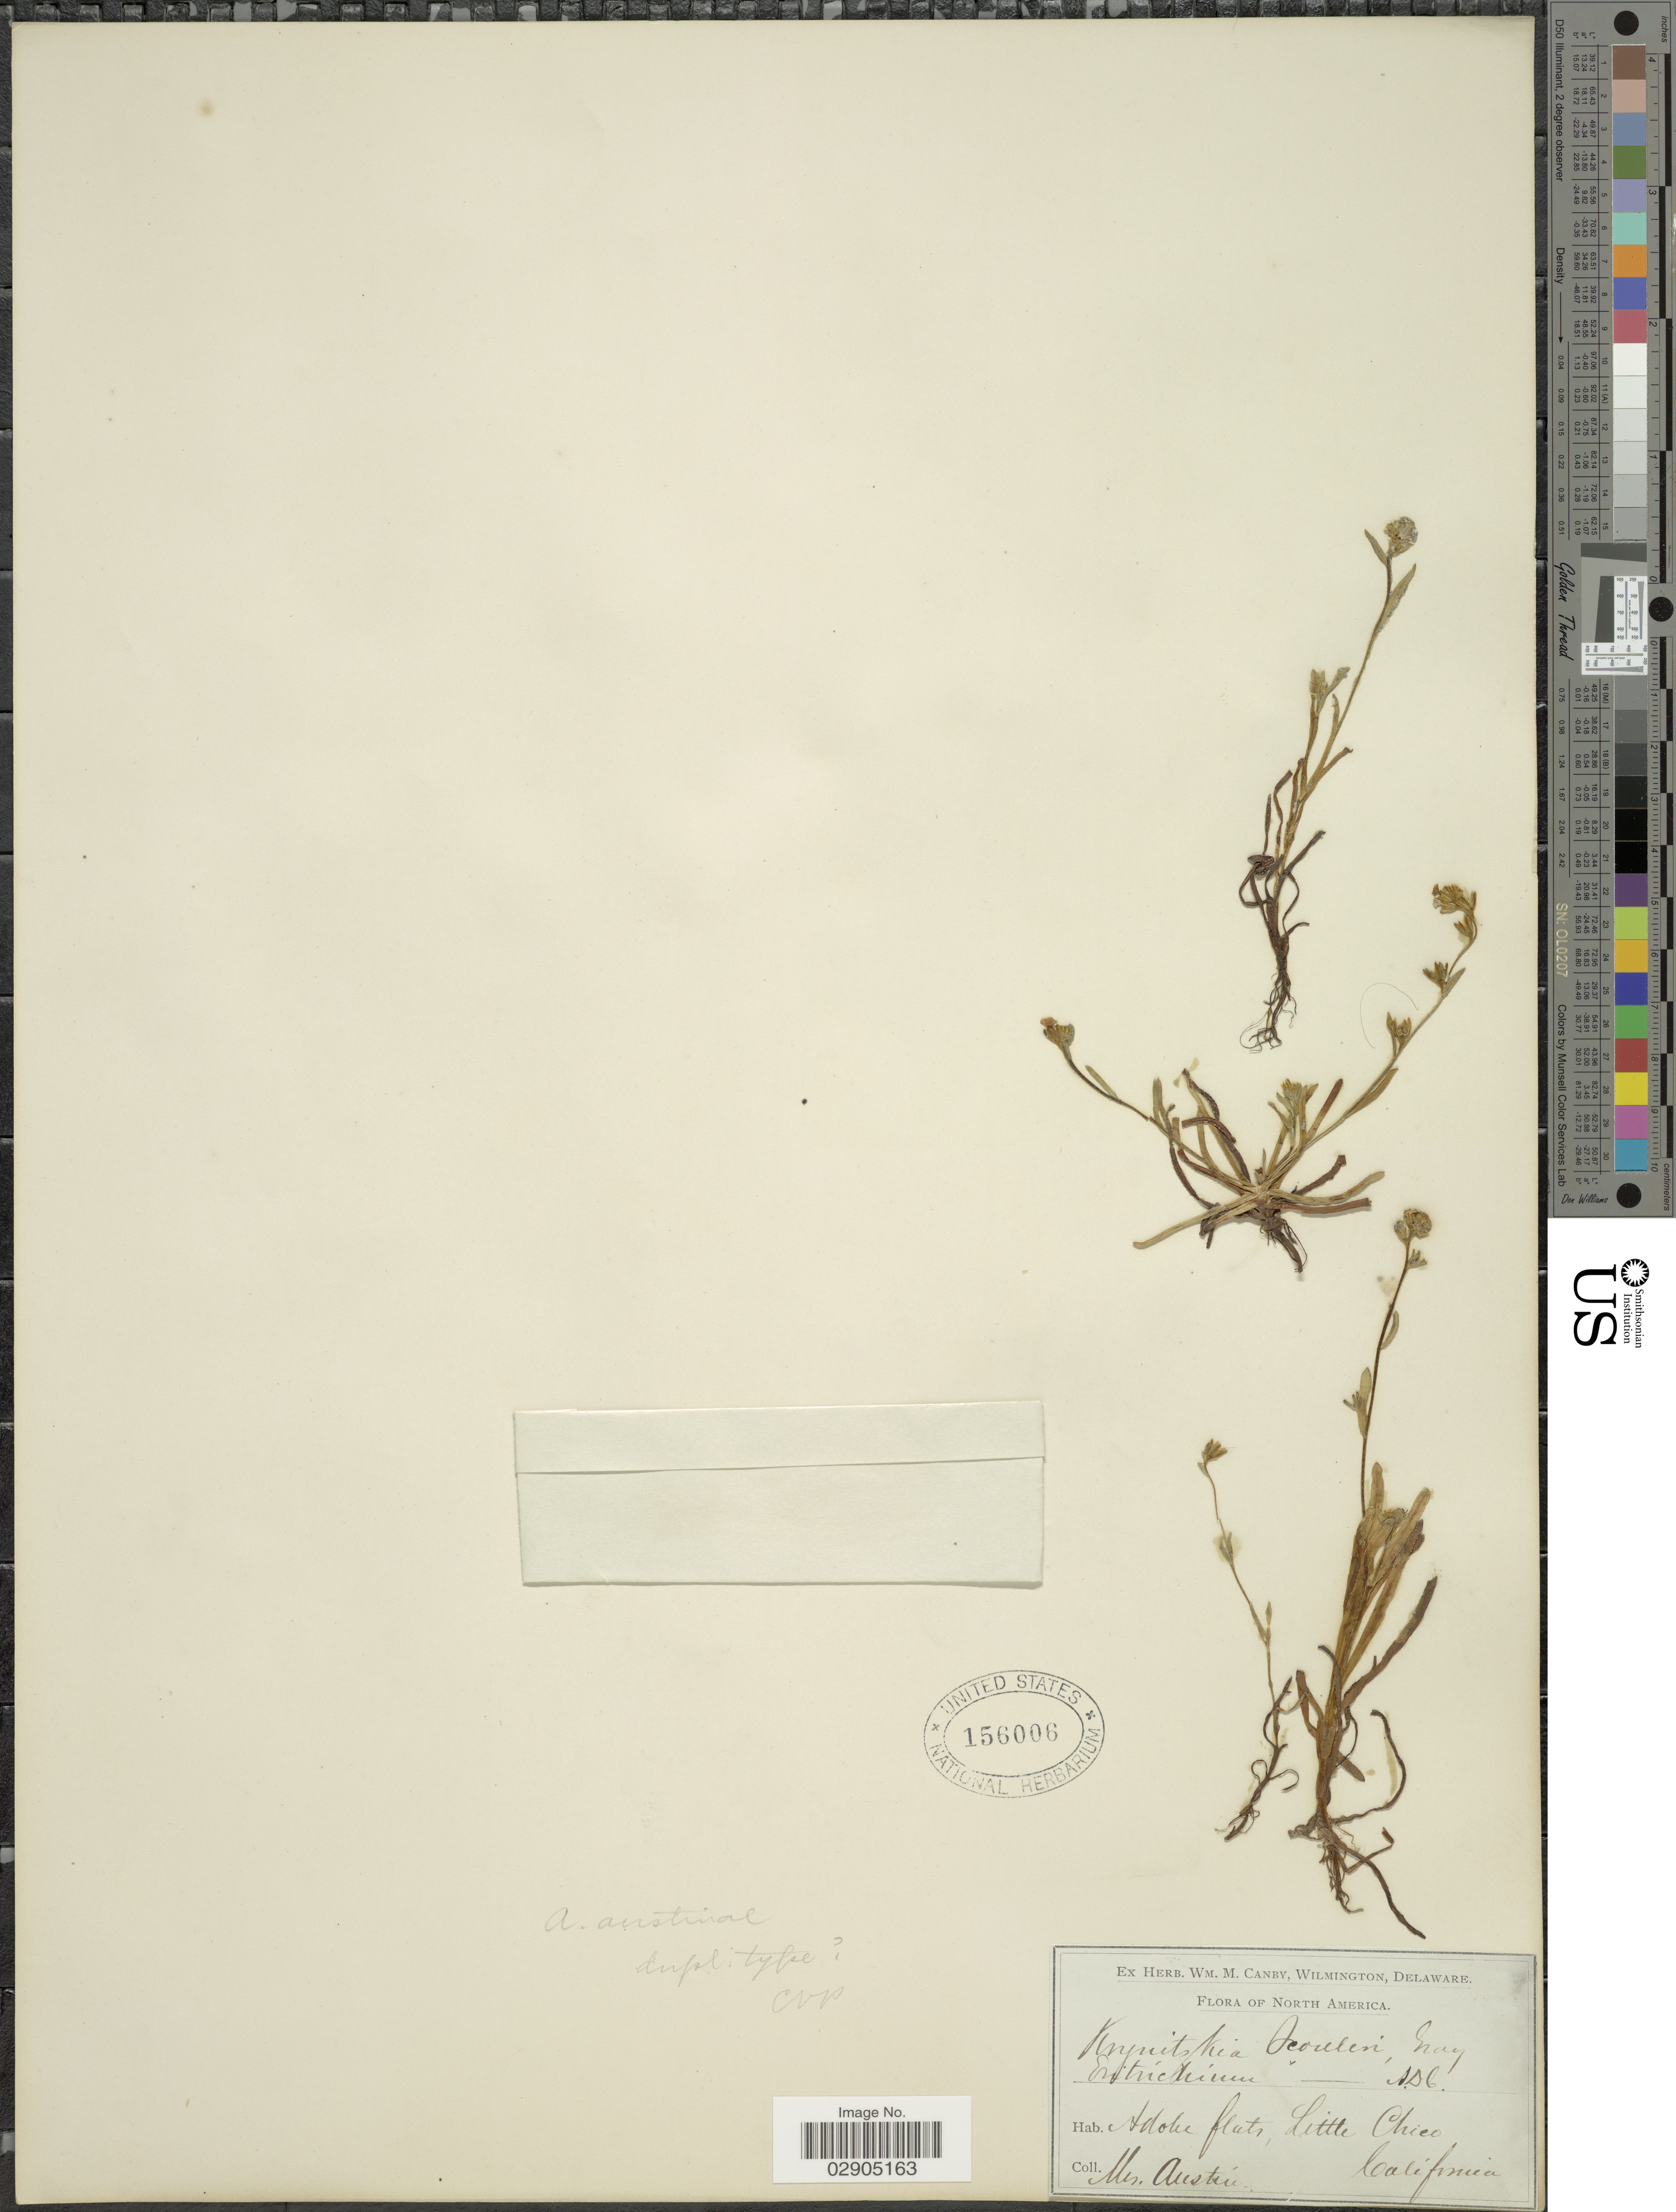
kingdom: Plantae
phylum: Tracheophyta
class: Magnoliopsida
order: Boraginales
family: Boraginaceae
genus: Allocarya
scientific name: Allocarya austinae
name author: S.W. Greene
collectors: Austin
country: United States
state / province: California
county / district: Butte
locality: Adobe flats, Little Chico.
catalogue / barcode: US 156006